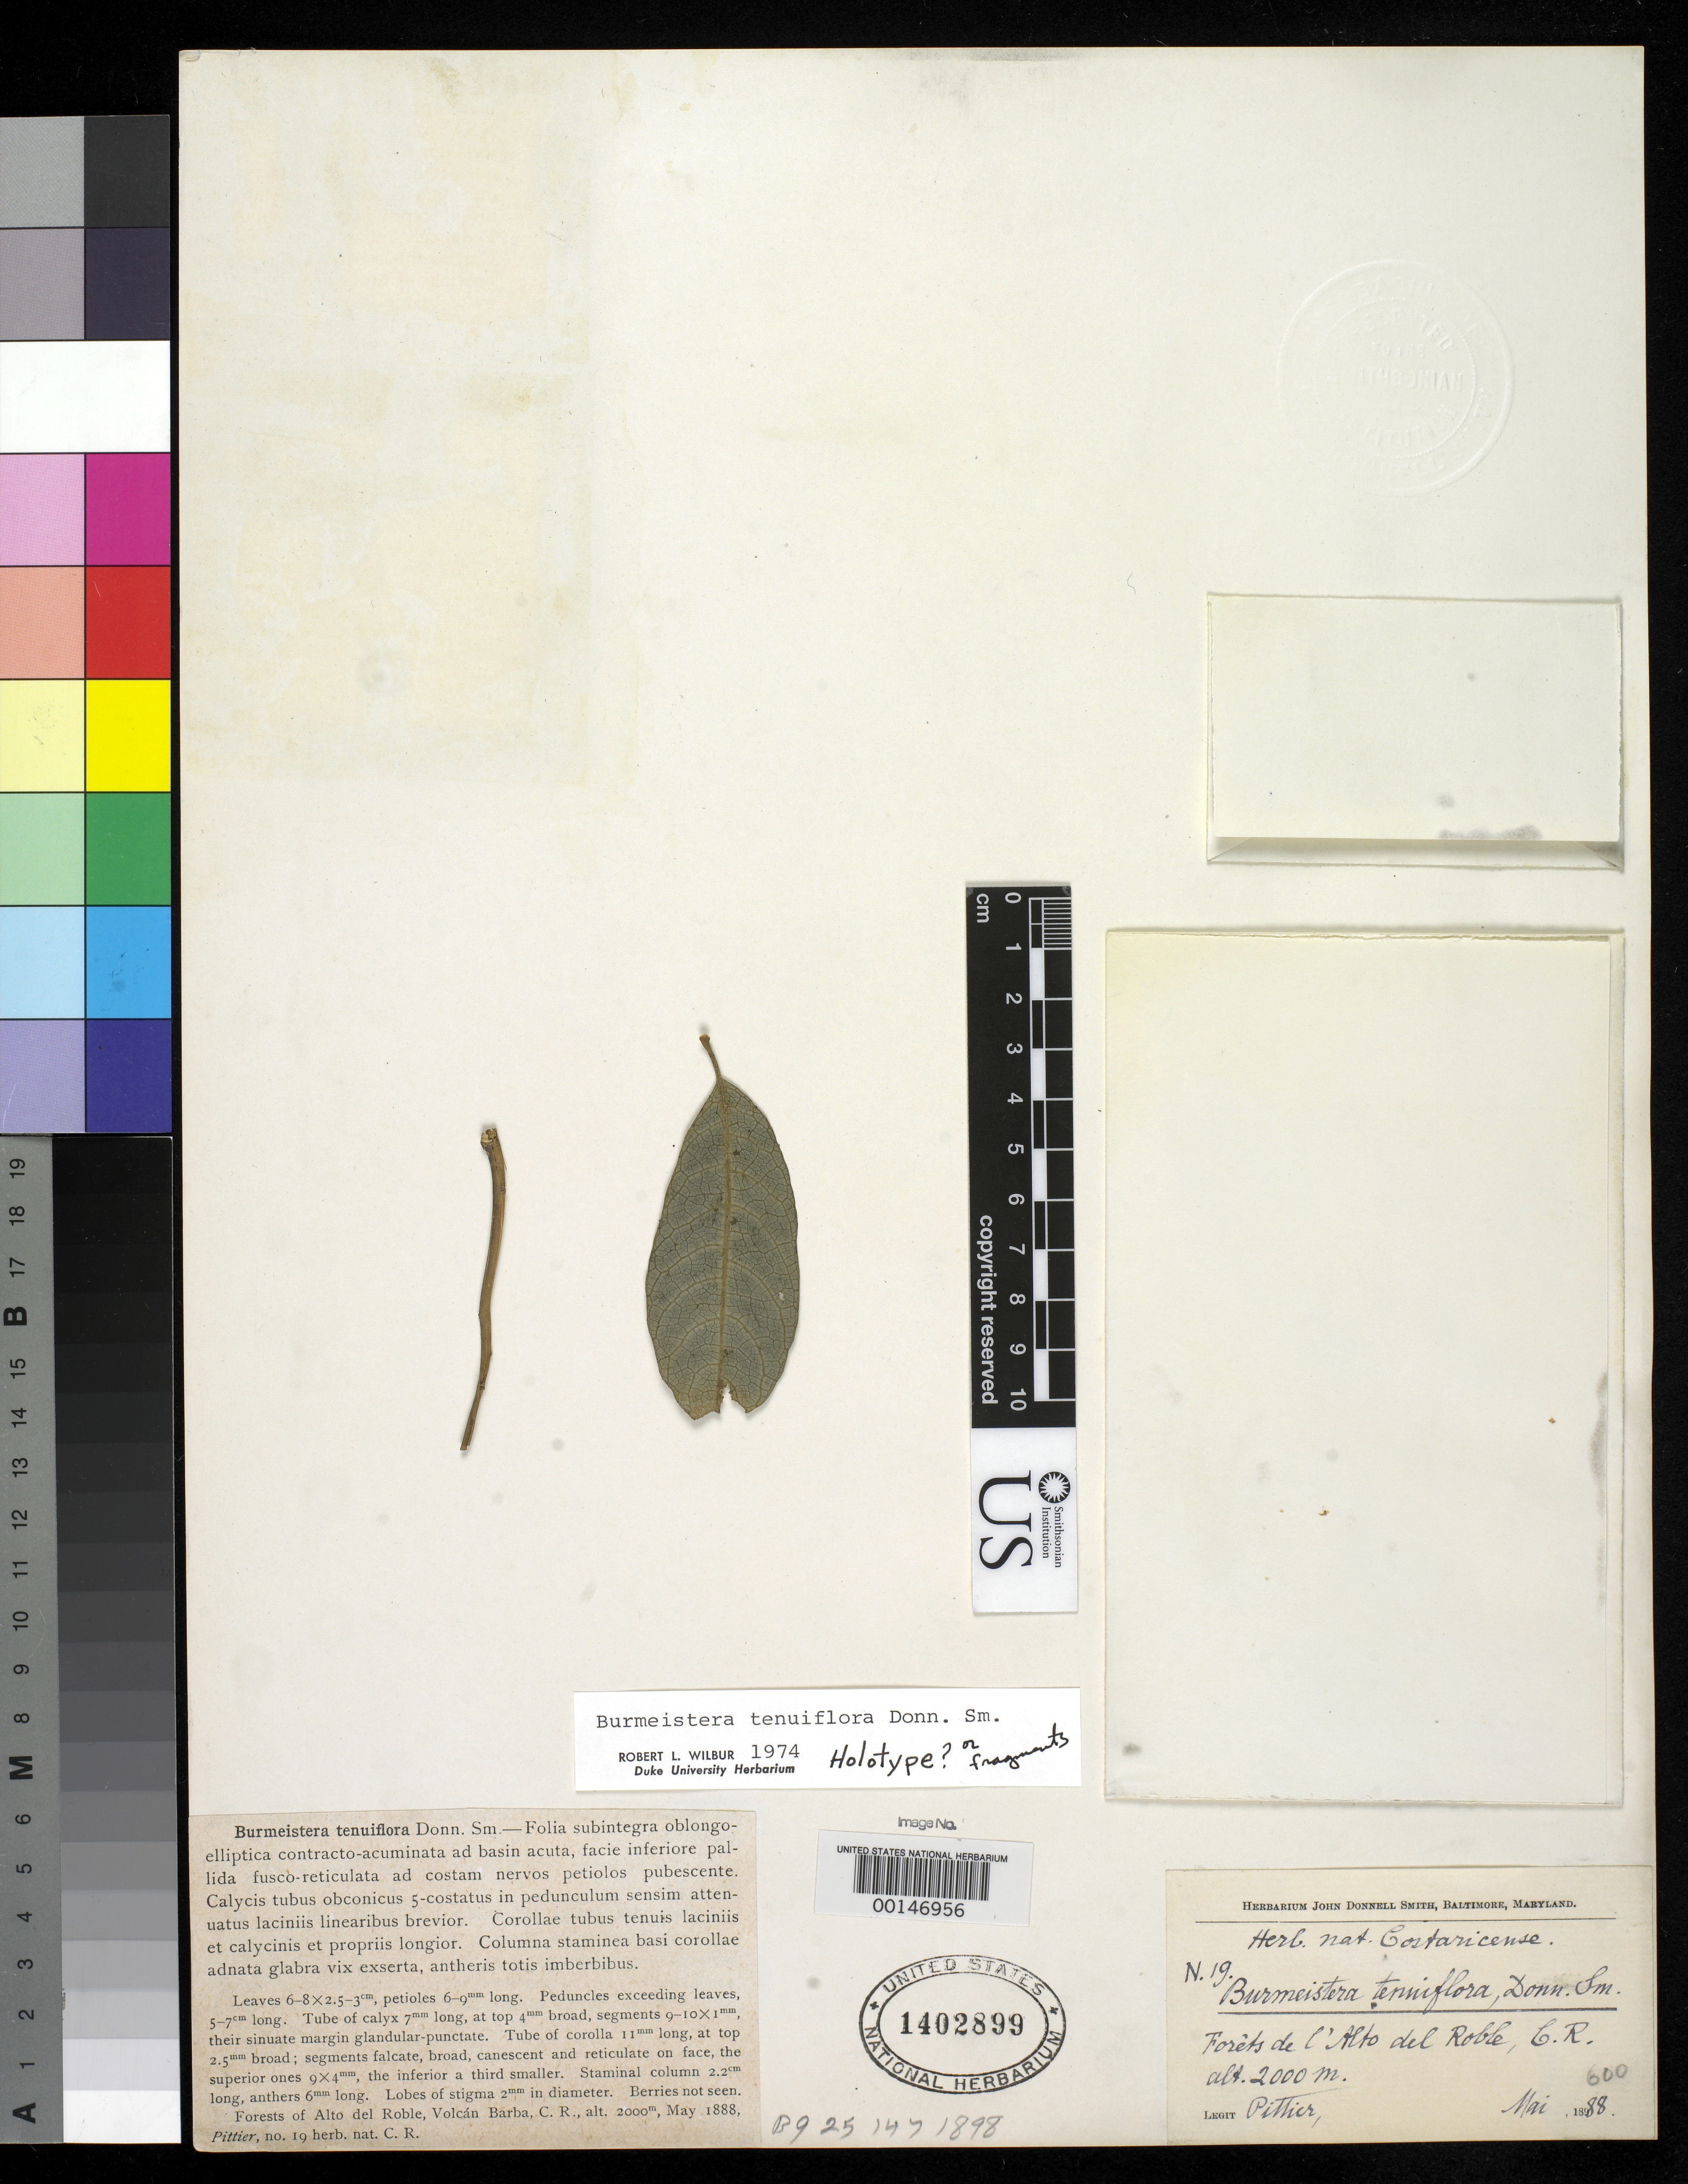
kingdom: Plantae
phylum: Tracheophyta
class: Magnoliopsida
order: Asterales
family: Campanulaceae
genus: Burmeistera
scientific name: Burmeistera tenuiflora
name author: Donn. Sm.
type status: Holotype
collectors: H. F. Pittier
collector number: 19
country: Costa Rica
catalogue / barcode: US 1402899